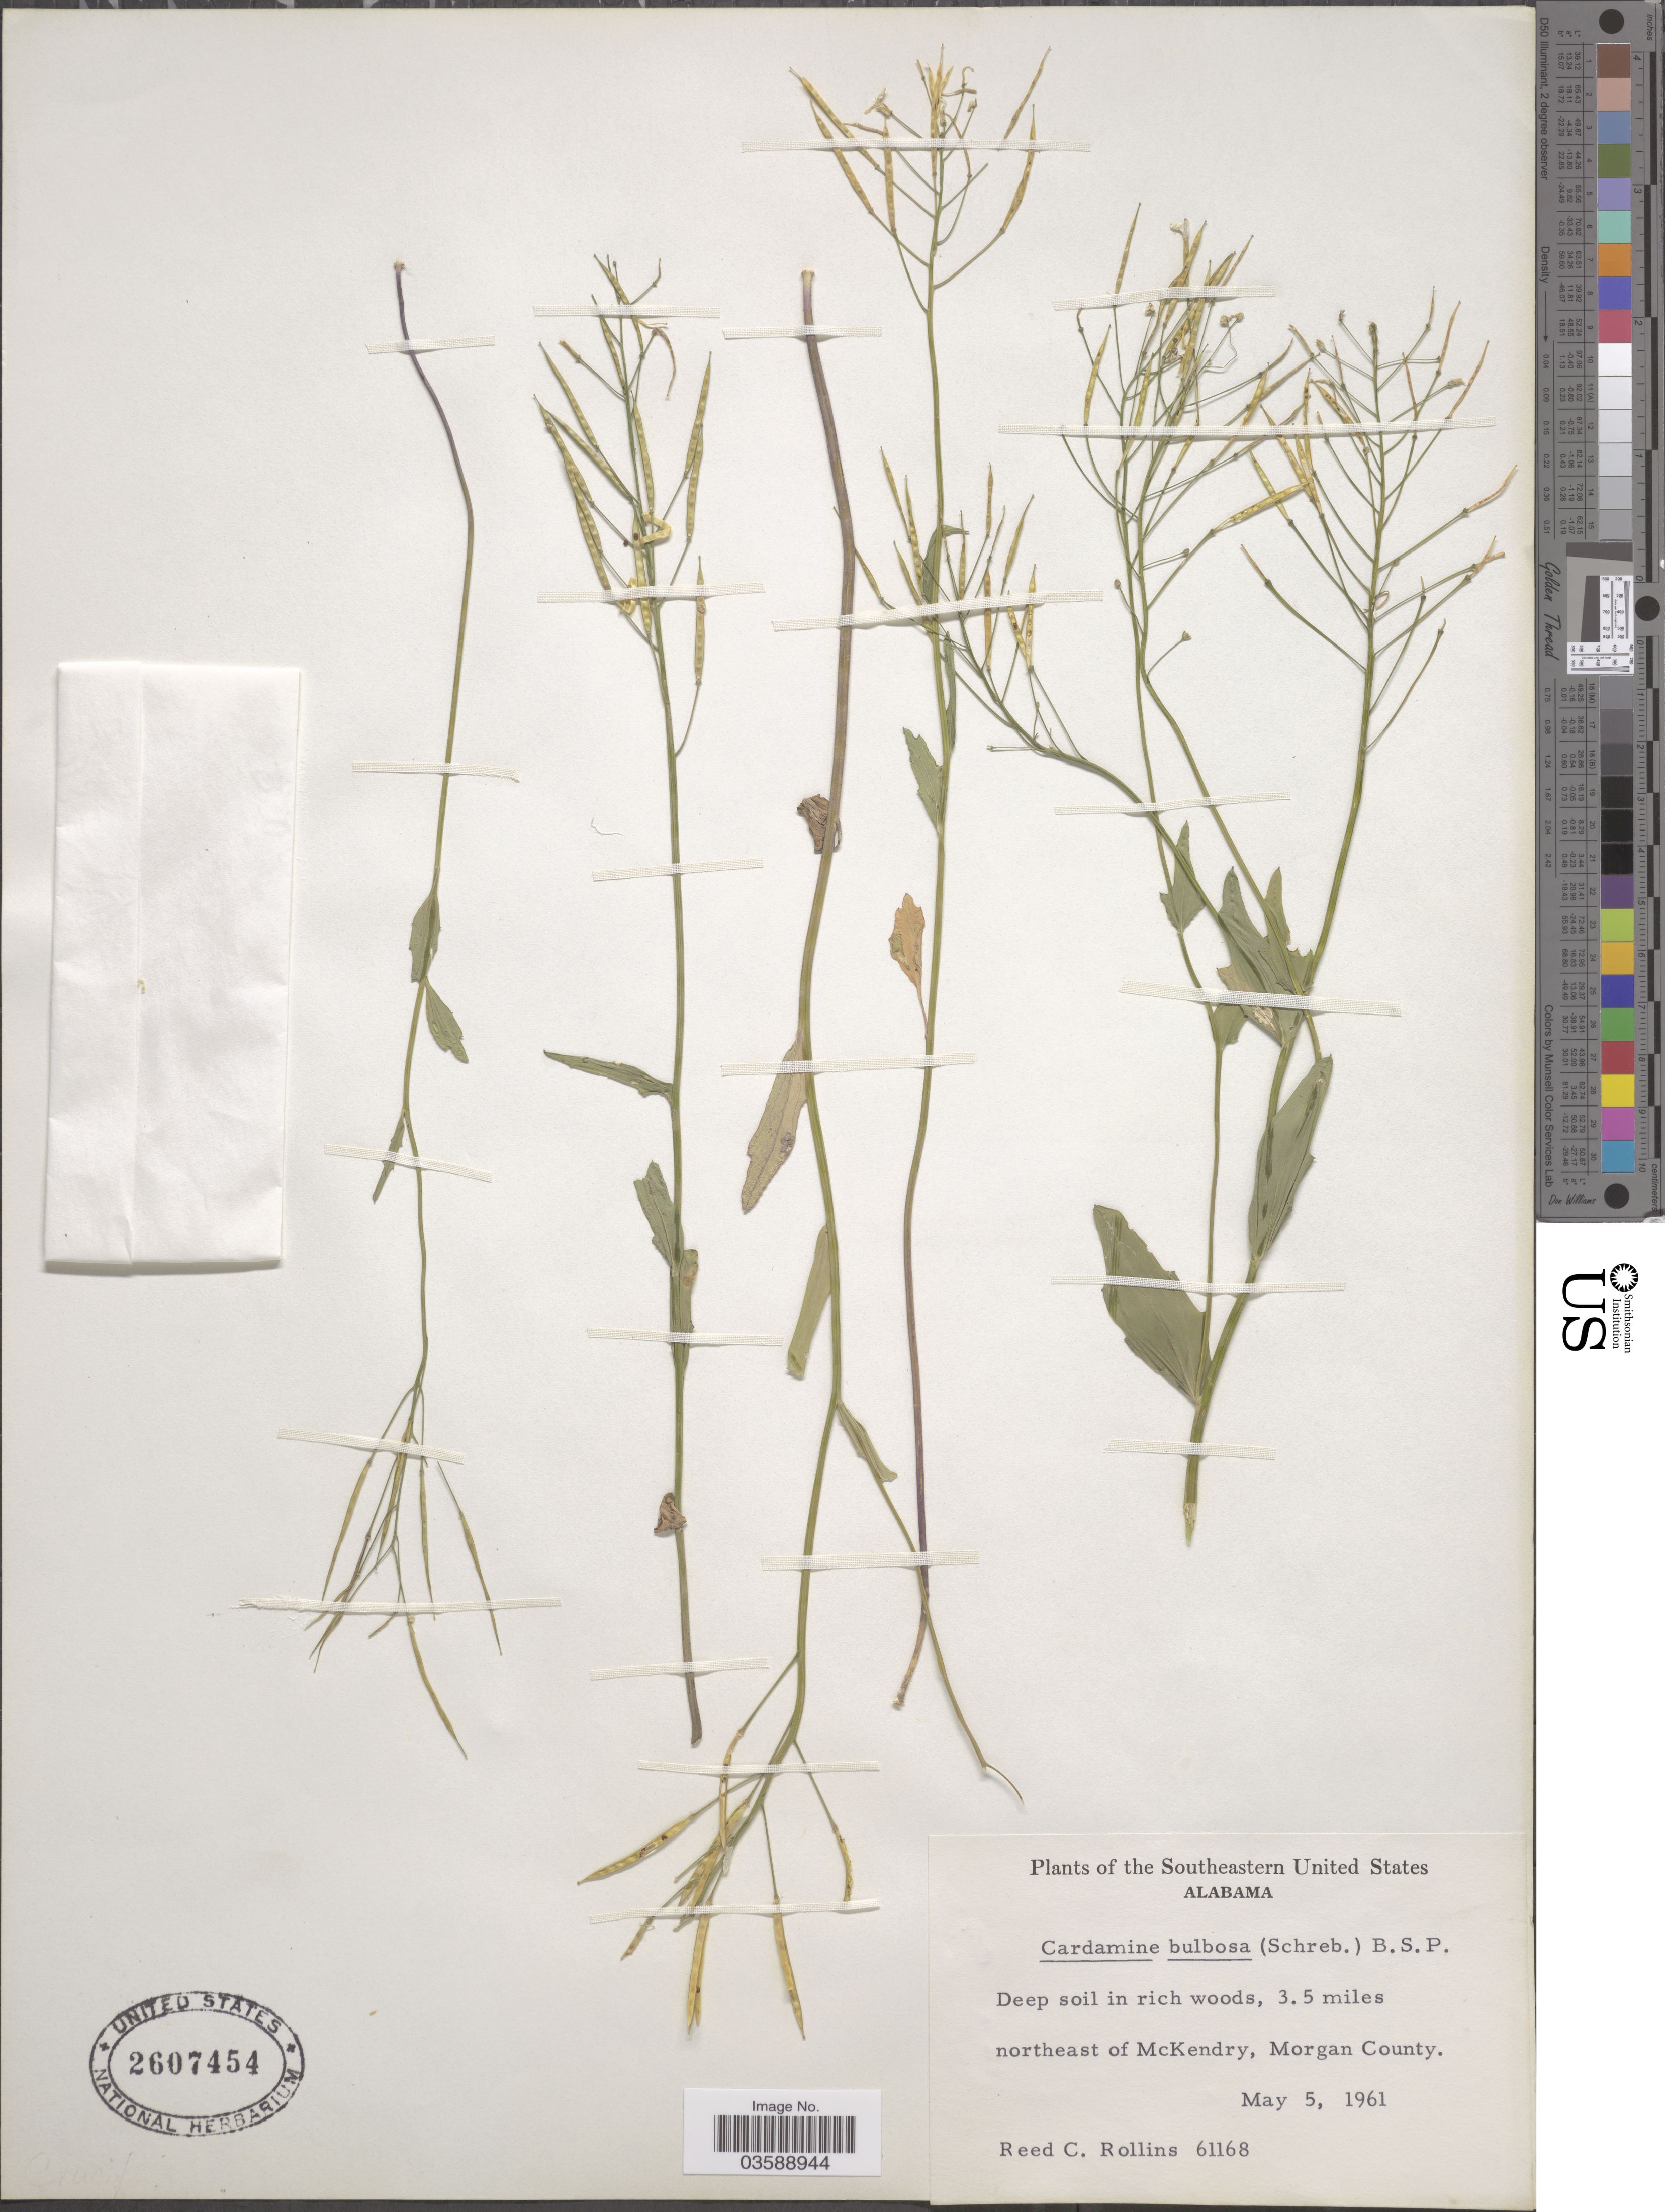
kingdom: Plantae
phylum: Tracheophyta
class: Magnoliopsida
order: Brassicales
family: Brassicaceae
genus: Cardamine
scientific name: Cardamine bulbosa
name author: (Schreb. ex Muhl.) Britton et al.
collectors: R. C. Rollins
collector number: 61168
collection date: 1961-03-05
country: United States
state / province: Alabama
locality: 3.5 miles northeast of McKendry, Morgan County.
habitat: wet swale near creek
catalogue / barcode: US 2607454